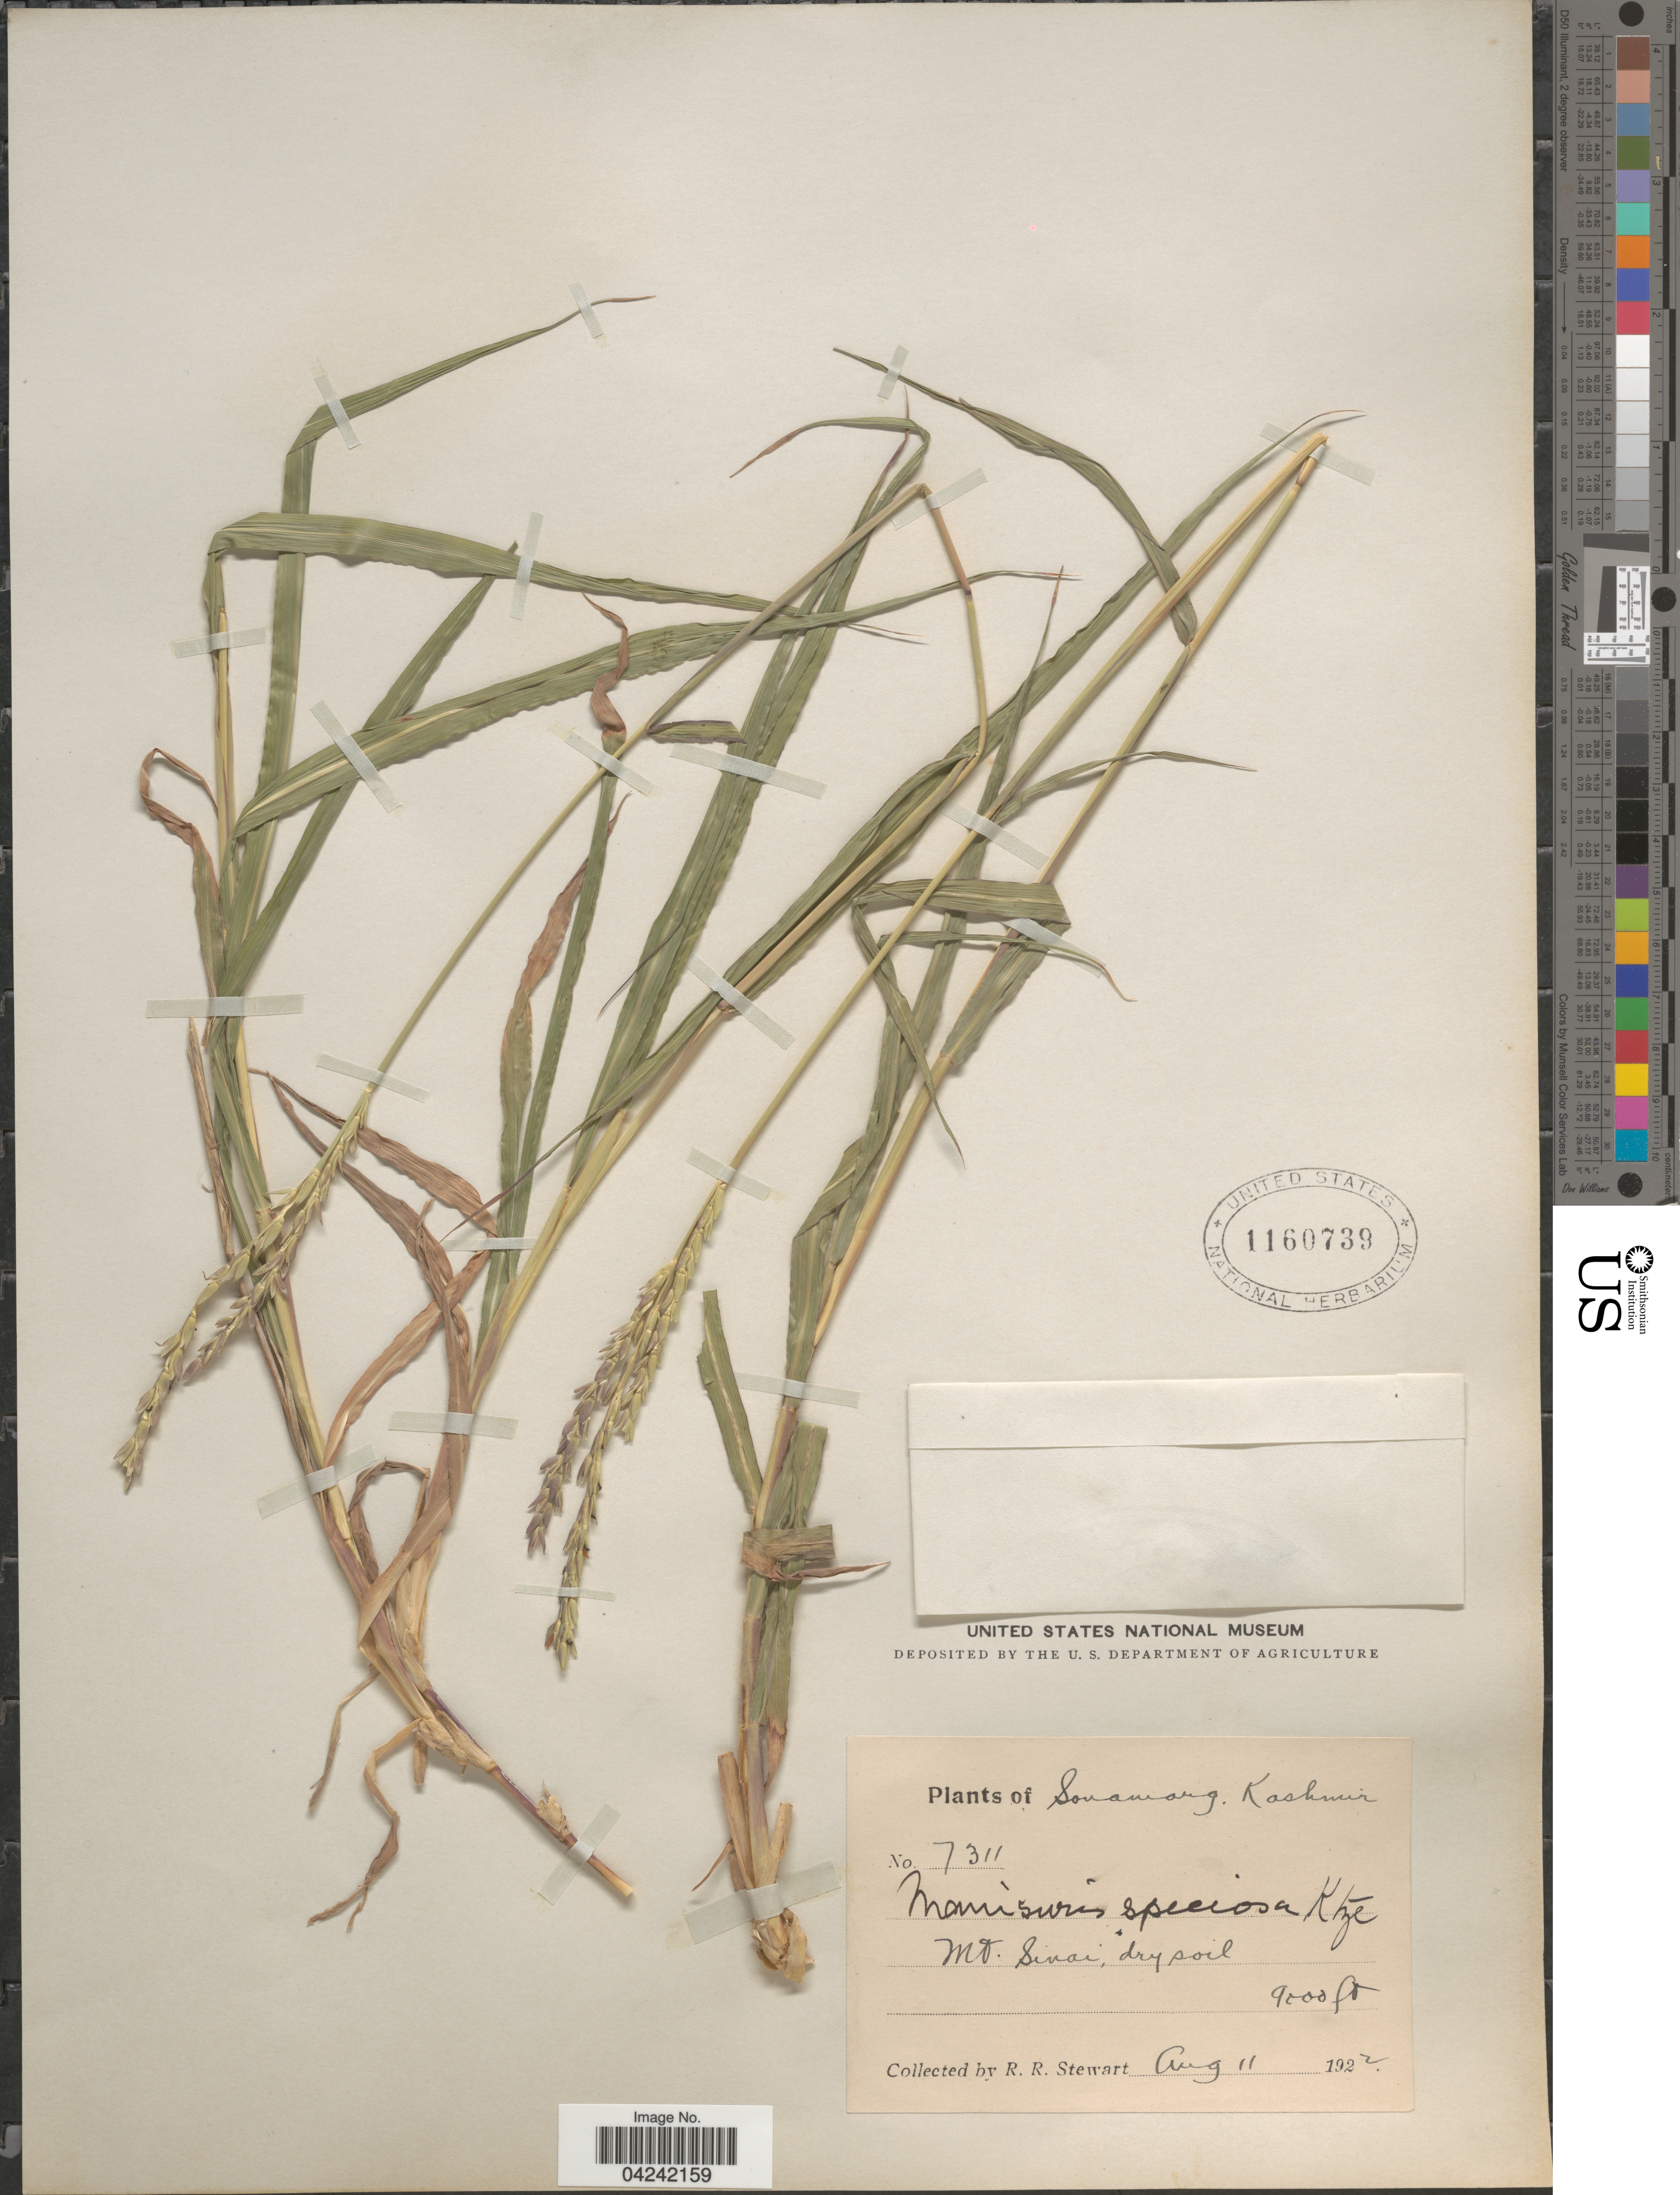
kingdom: Plantae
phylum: Tracheophyta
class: Liliopsida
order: Poales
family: Poaceae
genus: Phacelurus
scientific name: Phacelurus speciosus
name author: (Steud.) C. E. Hubb.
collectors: R. Stewart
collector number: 7311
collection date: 1922-08-11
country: India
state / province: Jammu and Kashmir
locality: Sonamarg, Kashmir. Mt. Sinai.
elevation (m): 2743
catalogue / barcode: US 1160739